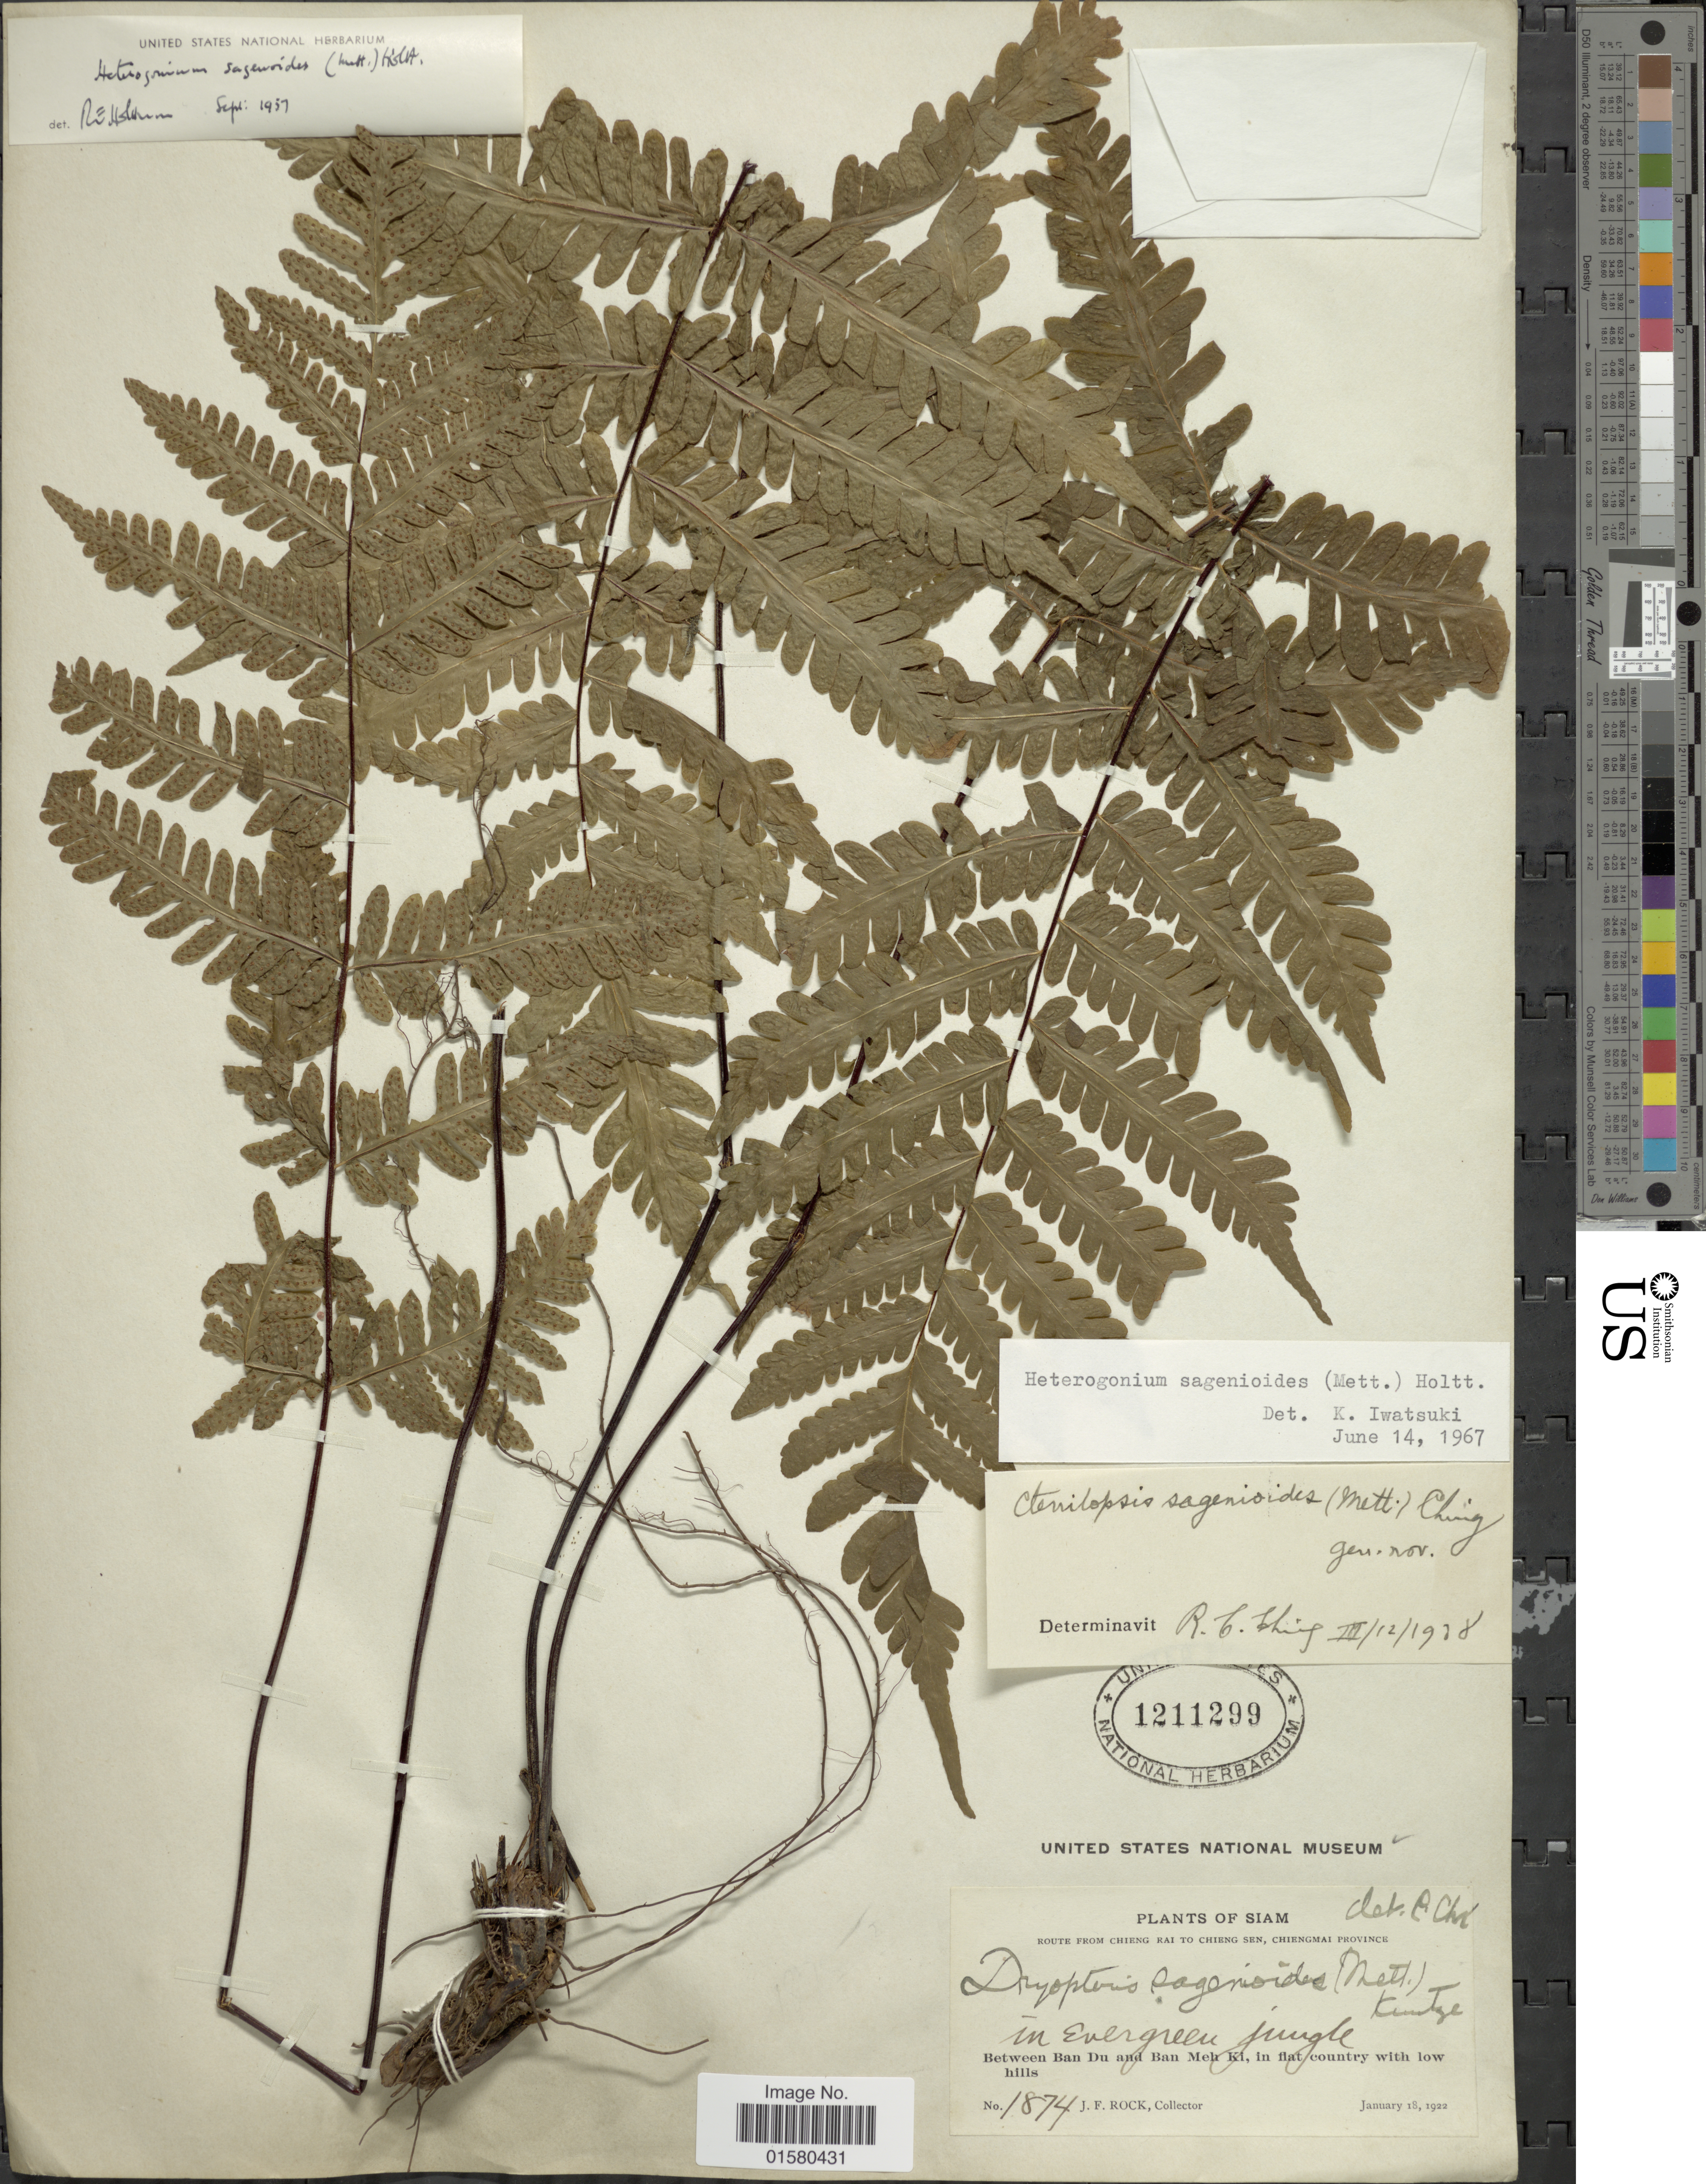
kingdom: Plantae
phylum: Tracheophyta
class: Polypodiopsida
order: Polypodiales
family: Tectariaceae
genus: Tectaria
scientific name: Tectaria sagenioides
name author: (Mett.) Christenh.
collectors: J. Rock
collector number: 1874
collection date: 1922-01-18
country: Thailand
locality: Route from Chieng Rai to Chieng Sen, Chiengmai province, In evergreen Jungle, between Ban Dun and Ban Meh Ki, in flat country iwth low hills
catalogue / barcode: US 1211299